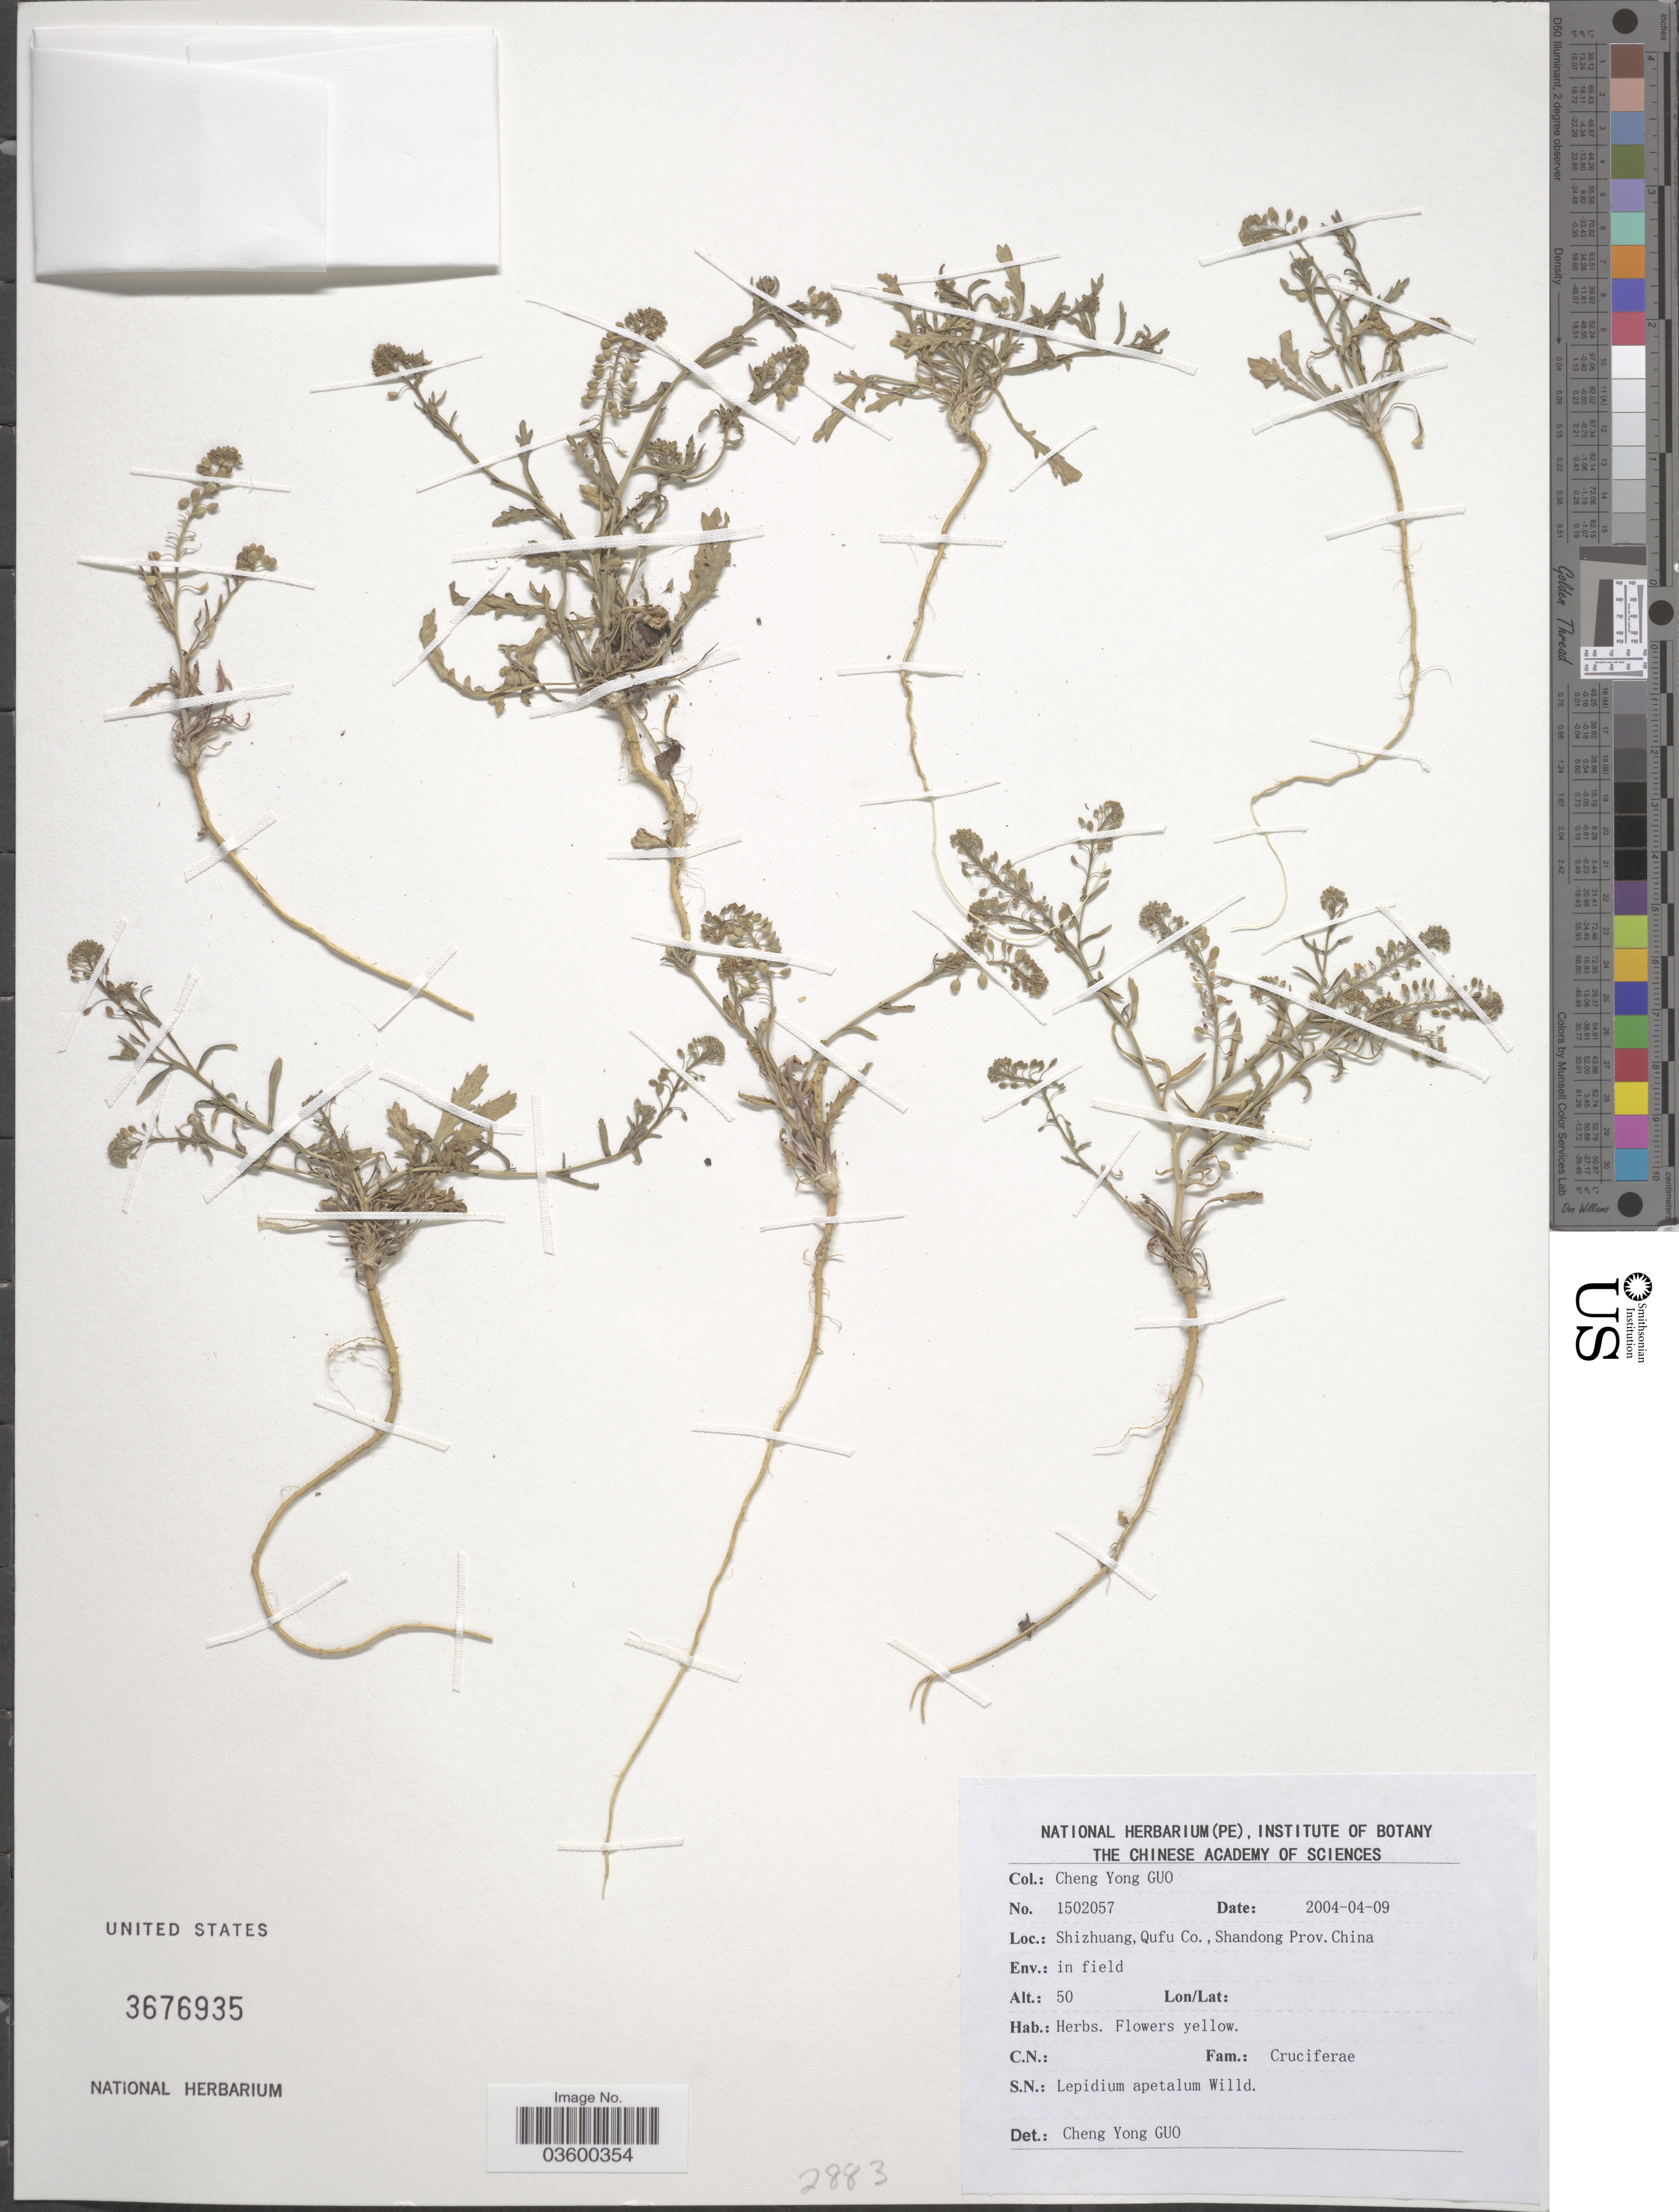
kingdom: Plantae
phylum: Tracheophyta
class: Magnoliopsida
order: Brassicales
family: Brassicaceae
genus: Lepidium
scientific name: Lepidium apetalum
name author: Willd.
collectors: Guo Chengyong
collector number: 1502057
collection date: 2004-04-09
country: China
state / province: Shandong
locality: Shizhuang, Qufu Co.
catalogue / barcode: US 3676935